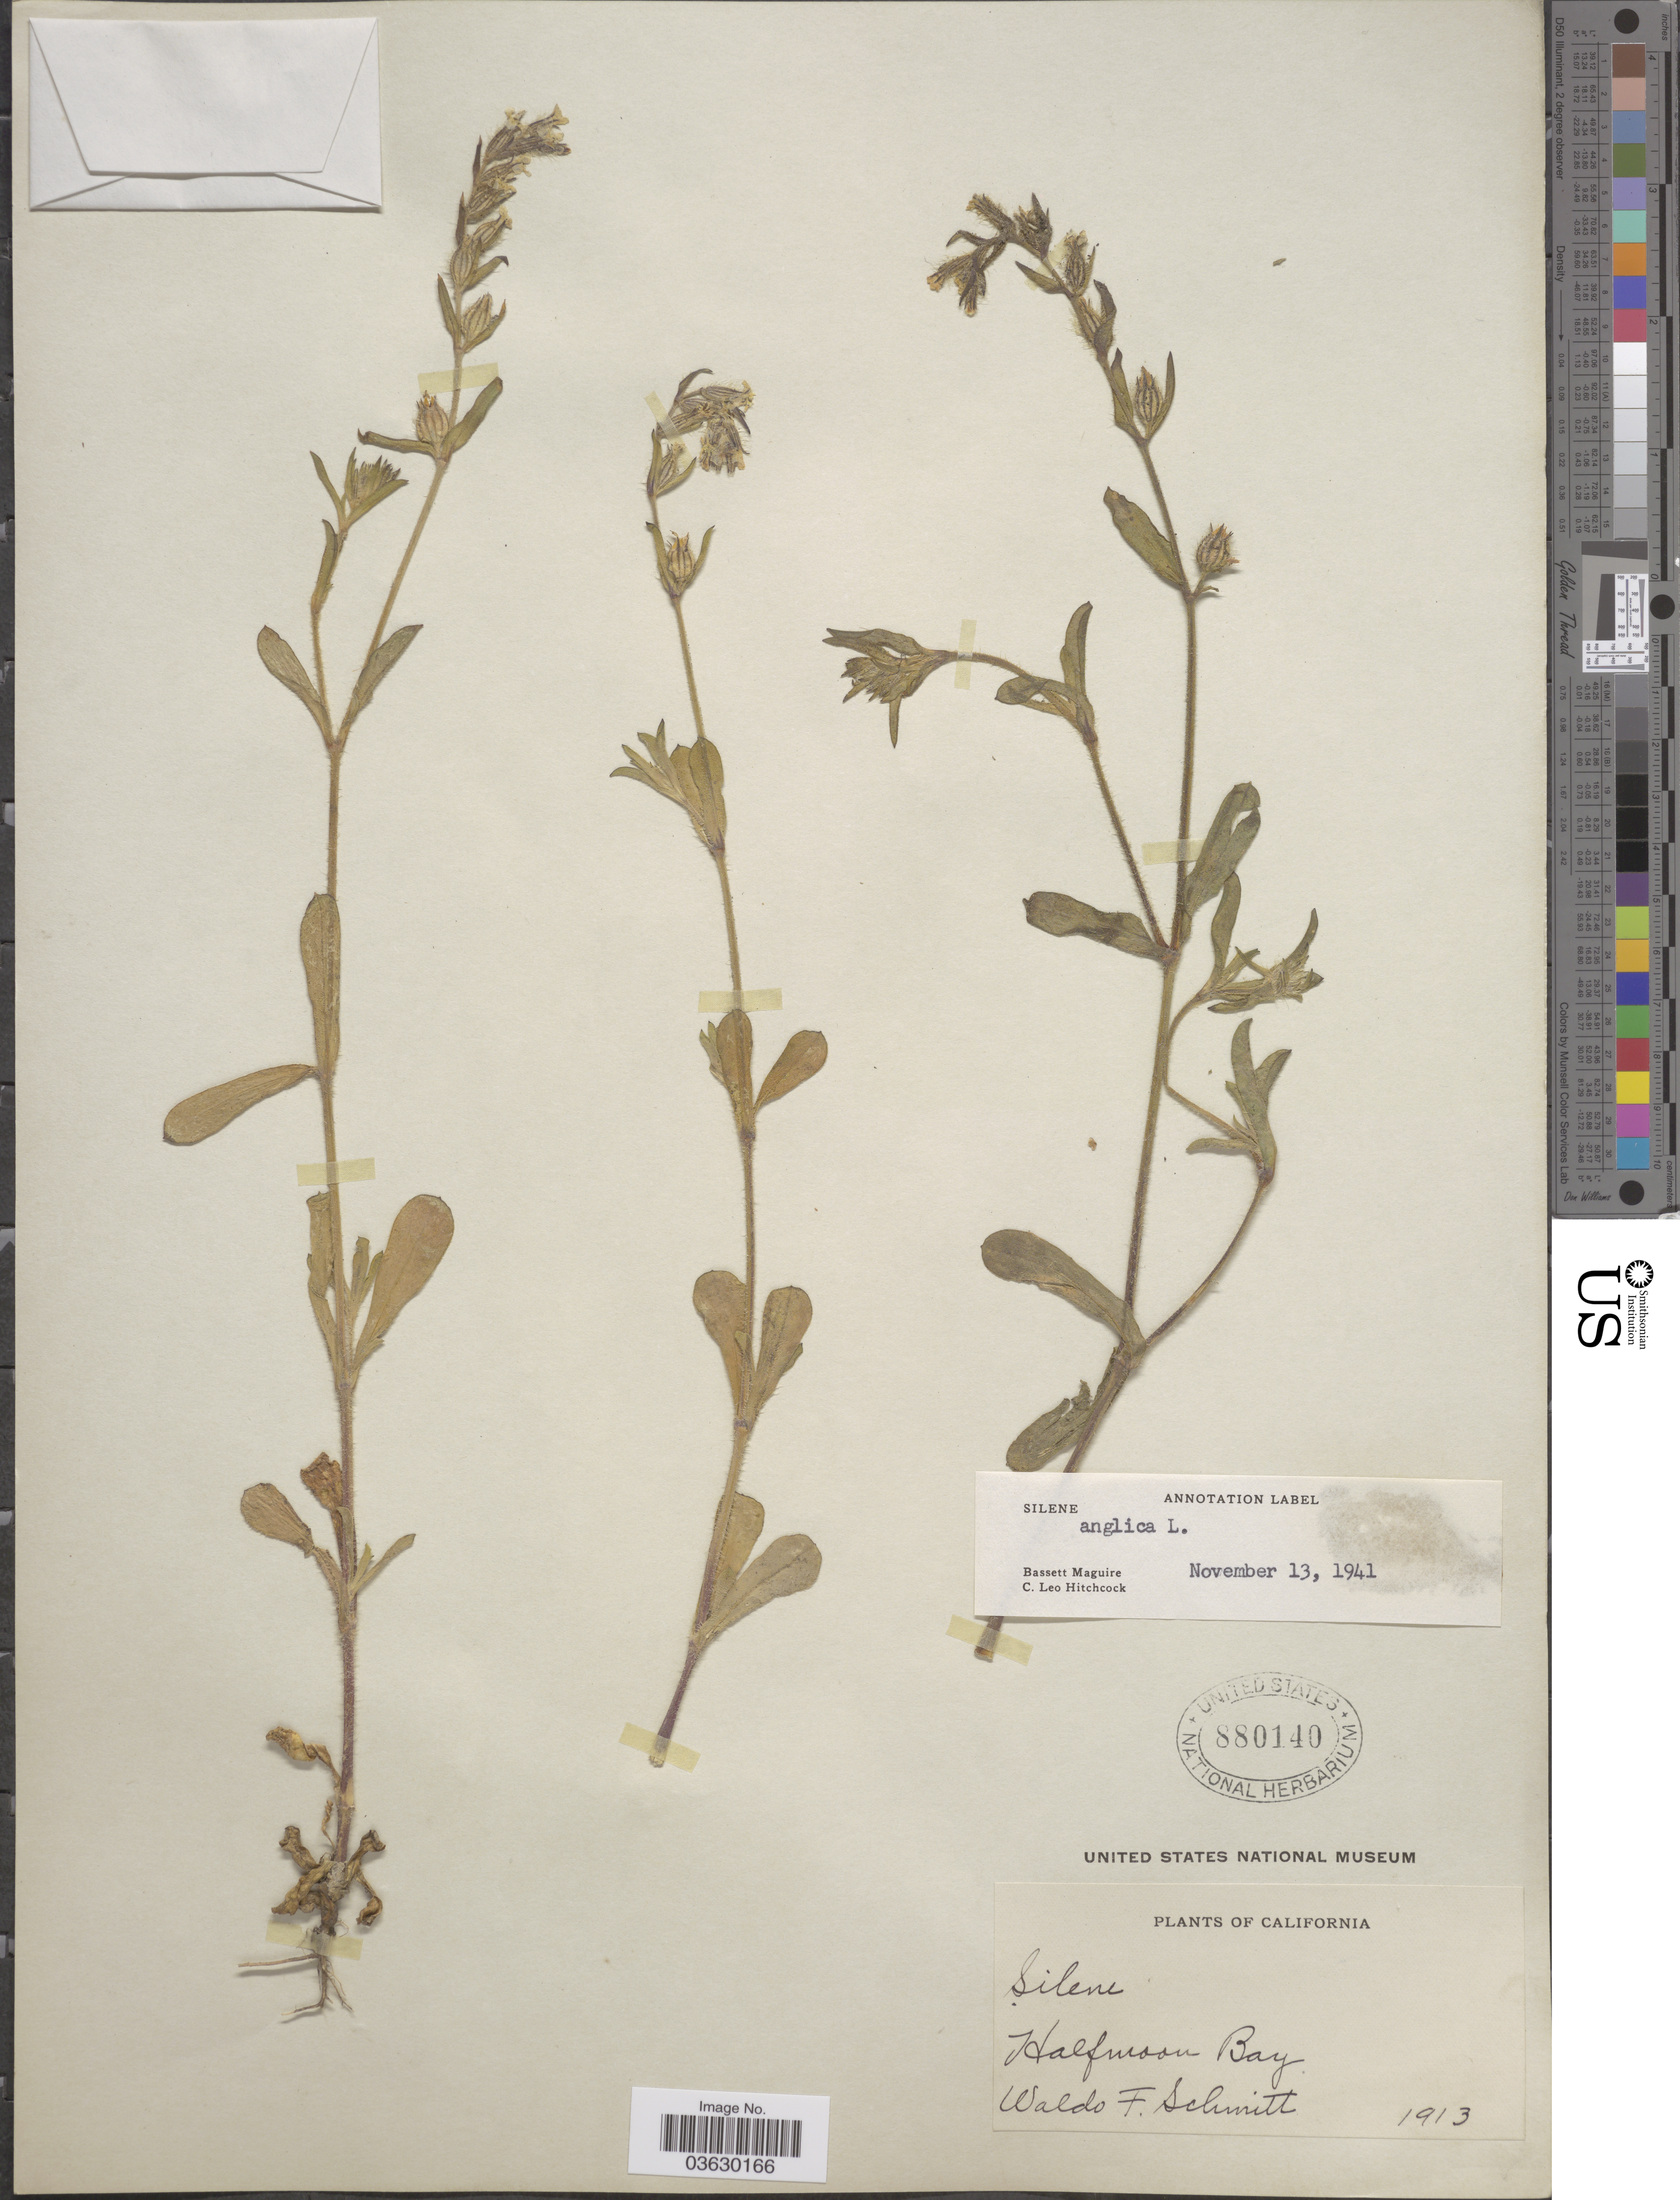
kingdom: Plantae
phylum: Tracheophyta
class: Magnoliopsida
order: Caryophyllales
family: Caryophyllaceae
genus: Silene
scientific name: Silene anglica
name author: L.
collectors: W. F. Schmitt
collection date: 1913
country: United States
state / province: California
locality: Halfmoon Bay.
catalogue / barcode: US 880140